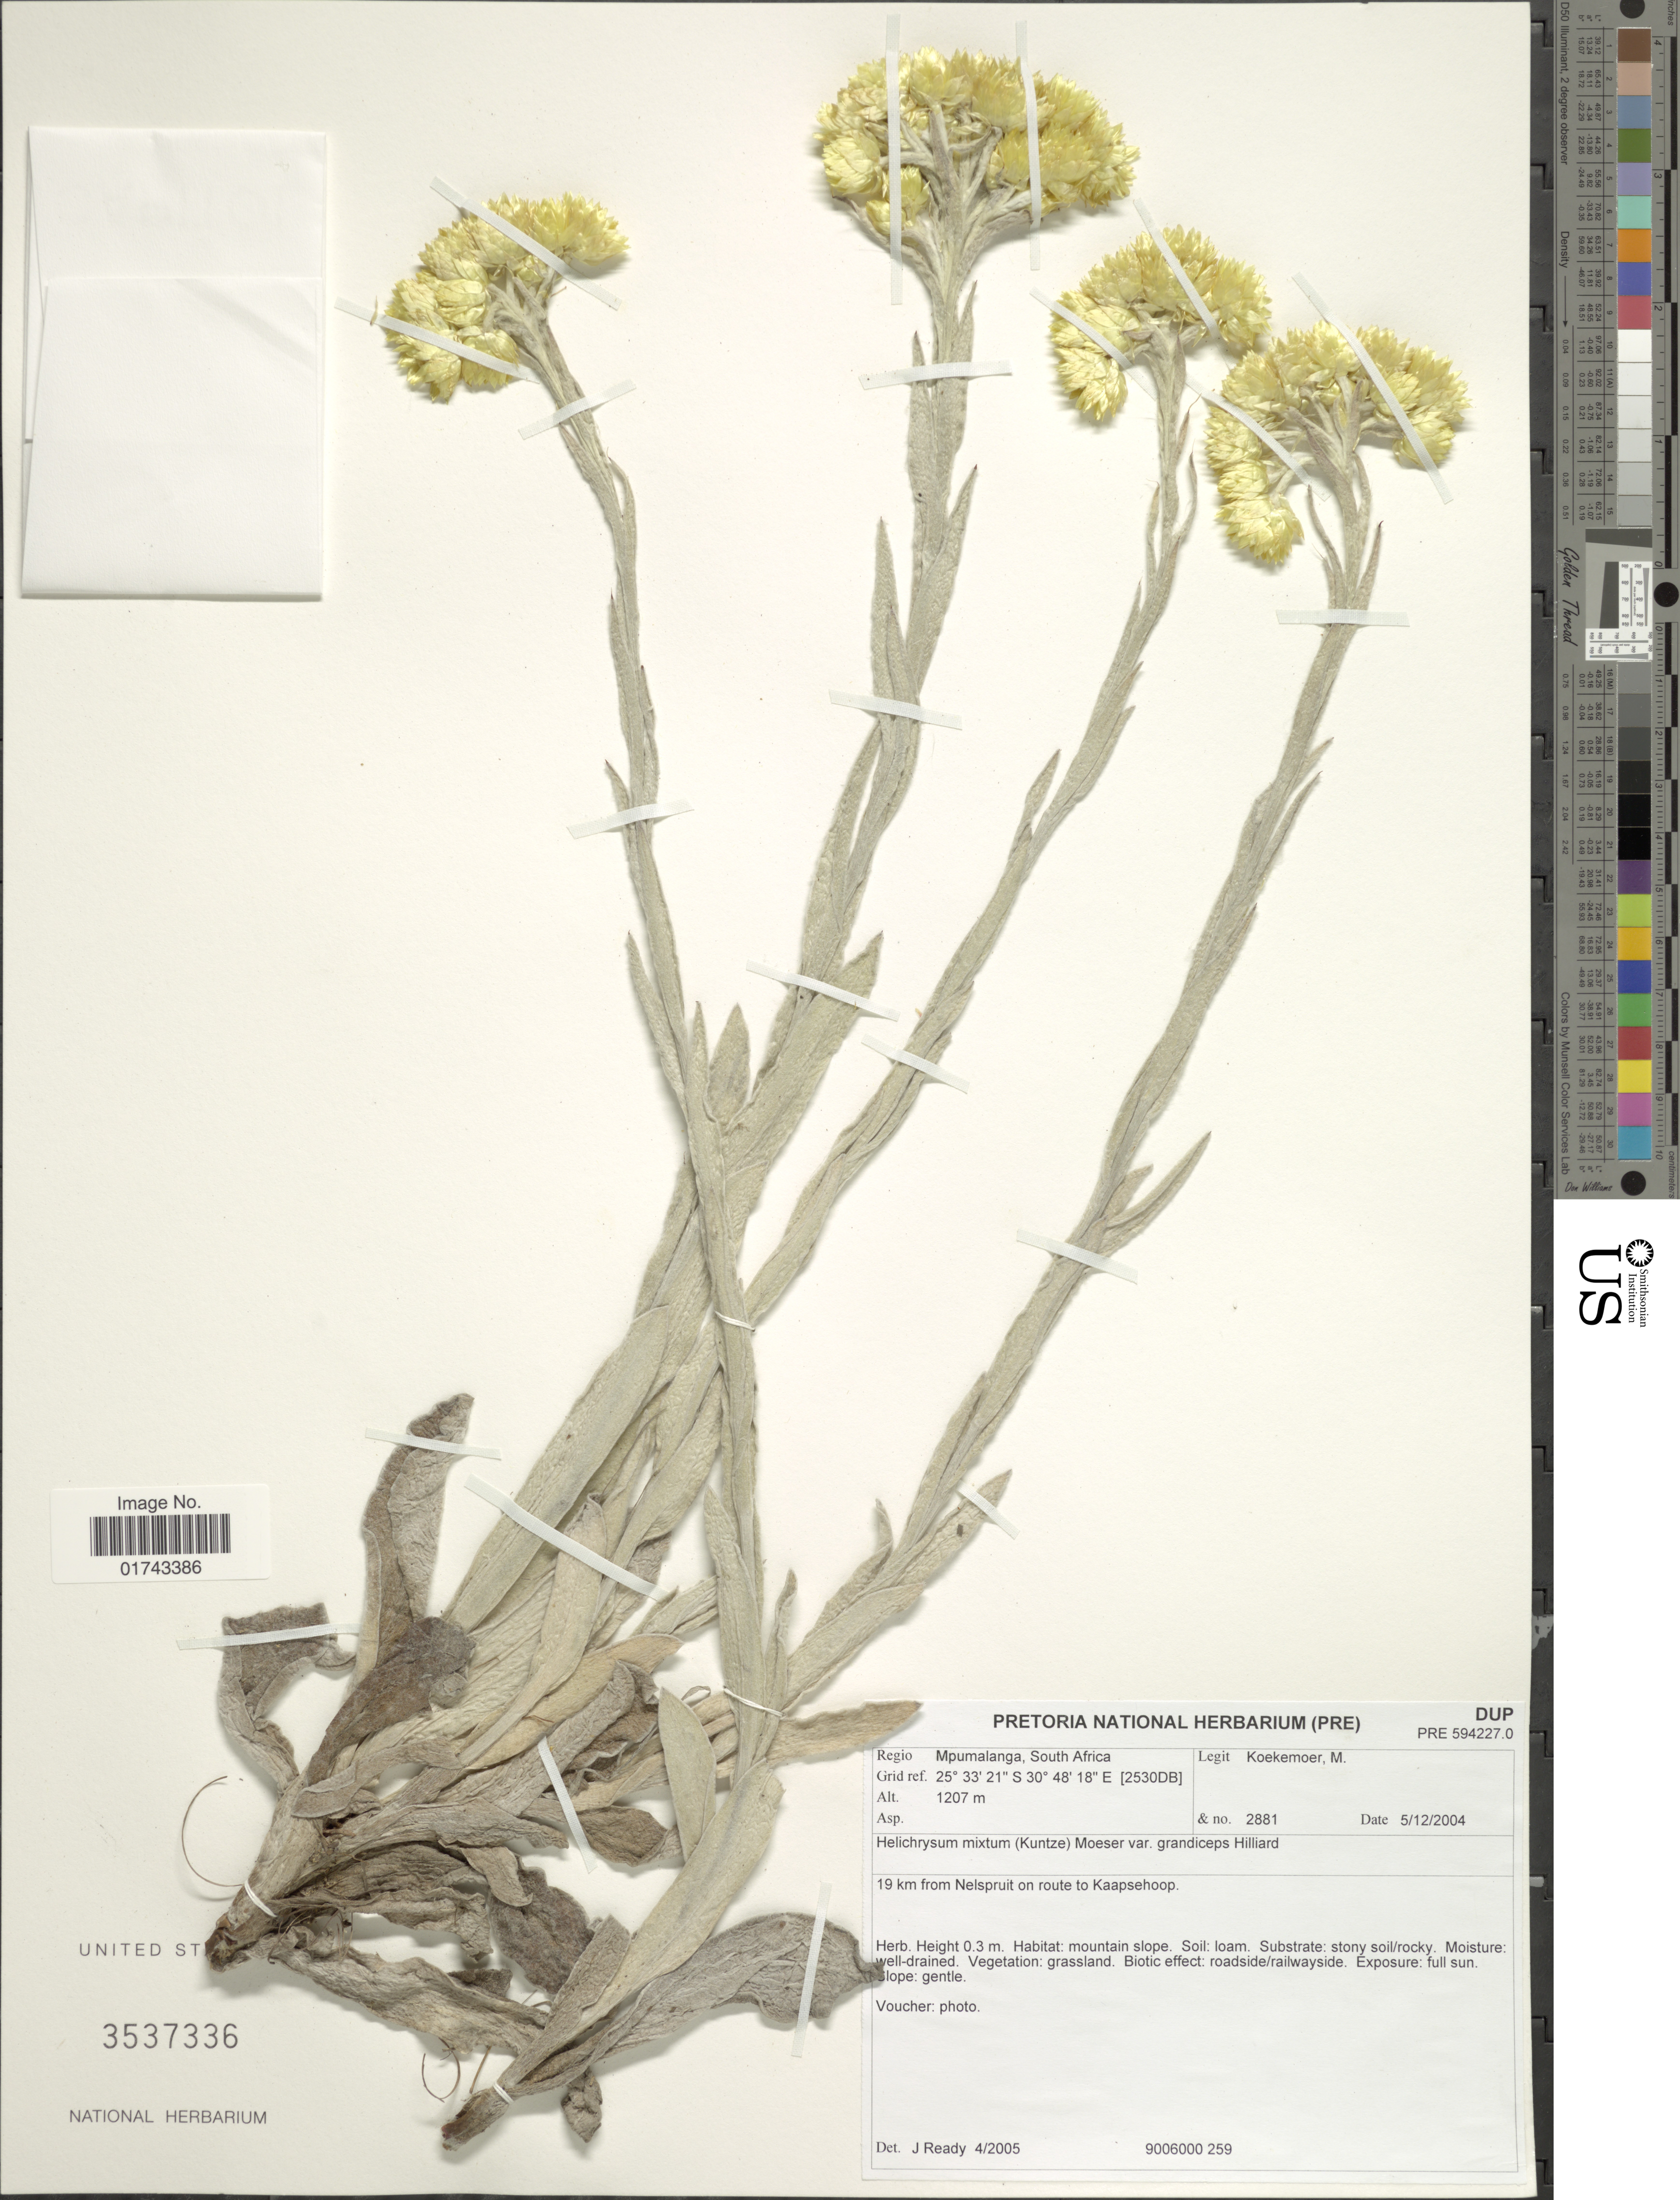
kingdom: Plantae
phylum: Tracheophyta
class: Magnoliopsida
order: Asterales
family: Asteraceae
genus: Helichrysum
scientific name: Helichrysum mixtum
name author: (Kuntze) Moeser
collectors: M. Koekemoer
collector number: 2881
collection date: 2004-12-05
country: South Africa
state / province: Mpumalanga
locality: Regio Mpumalanga, South Africa, Grid ref. [2530DB], 19 km from Nelspruit on route to Kaapsehoop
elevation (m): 1207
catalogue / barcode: US 3537336